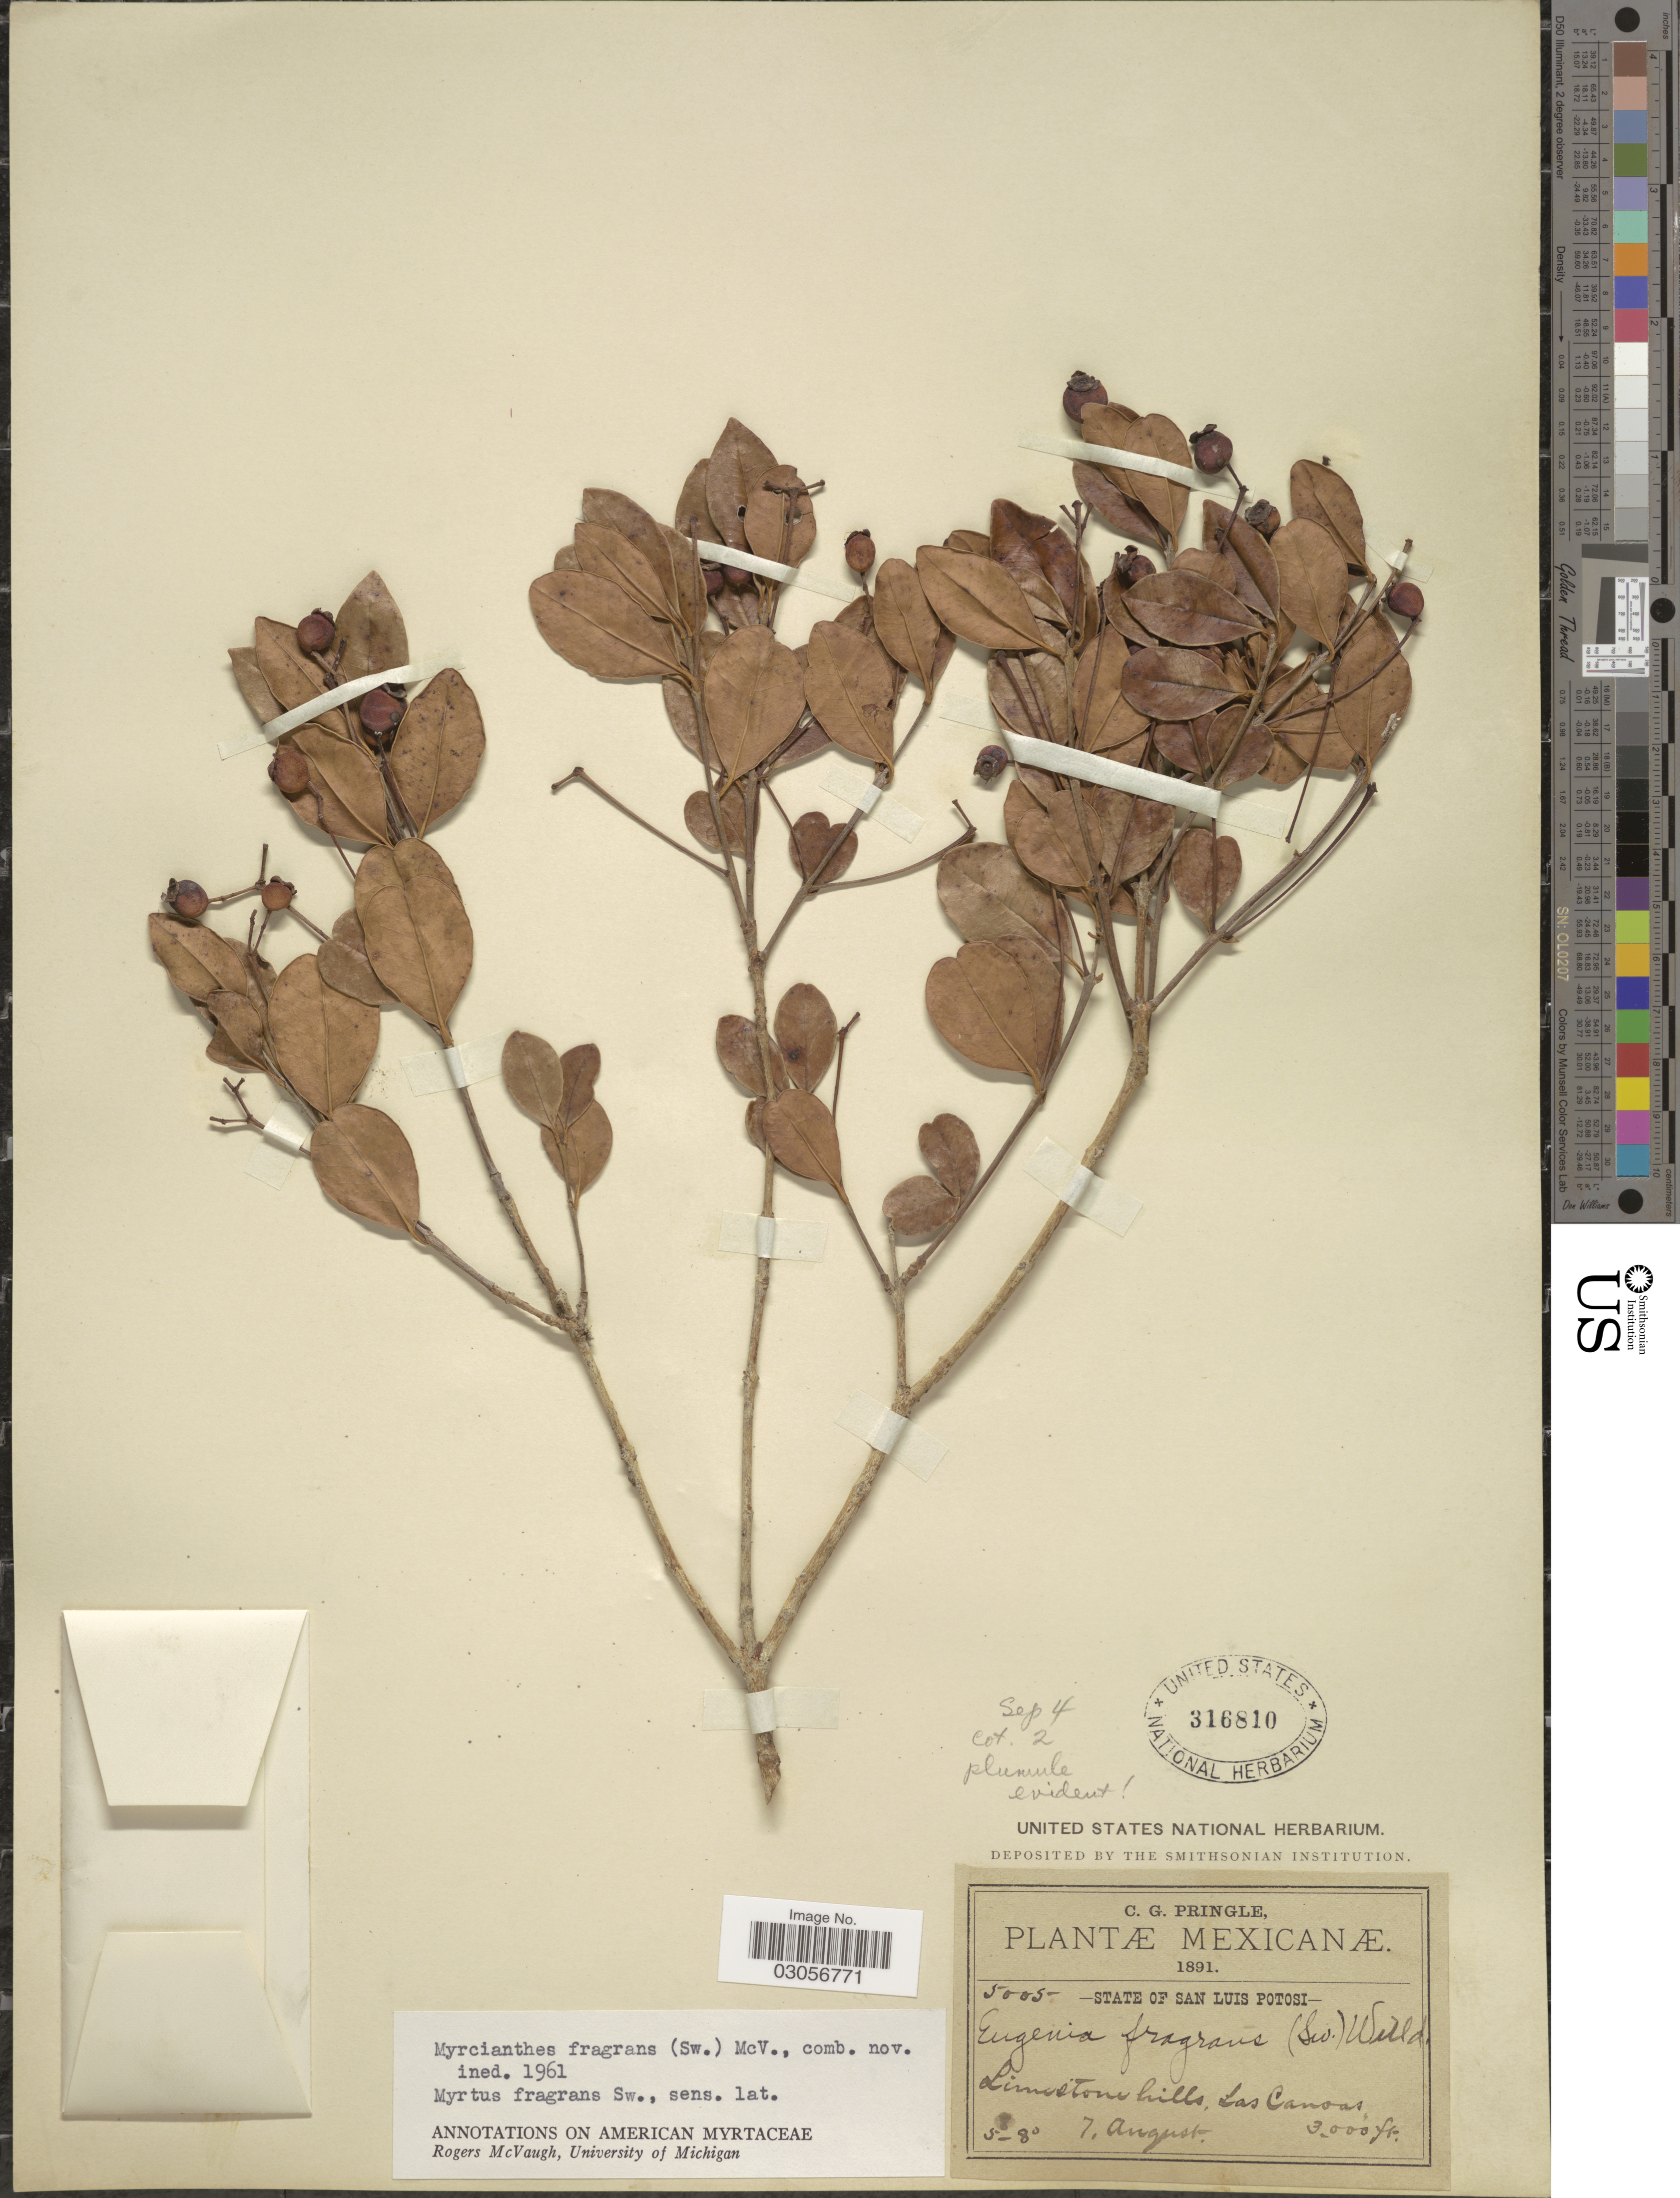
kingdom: Plantae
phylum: Tracheophyta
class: Magnoliopsida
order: Myrtales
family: Myrtaceae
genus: Myrcianthes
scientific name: Myrcianthes fragrans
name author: (Sw.) McVaugh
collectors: C. G. Pringle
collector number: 5005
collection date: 1891-08-07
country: Mexico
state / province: San Luis Potosí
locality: Limestone hills , Las Canoas.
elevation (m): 9144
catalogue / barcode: US 316810